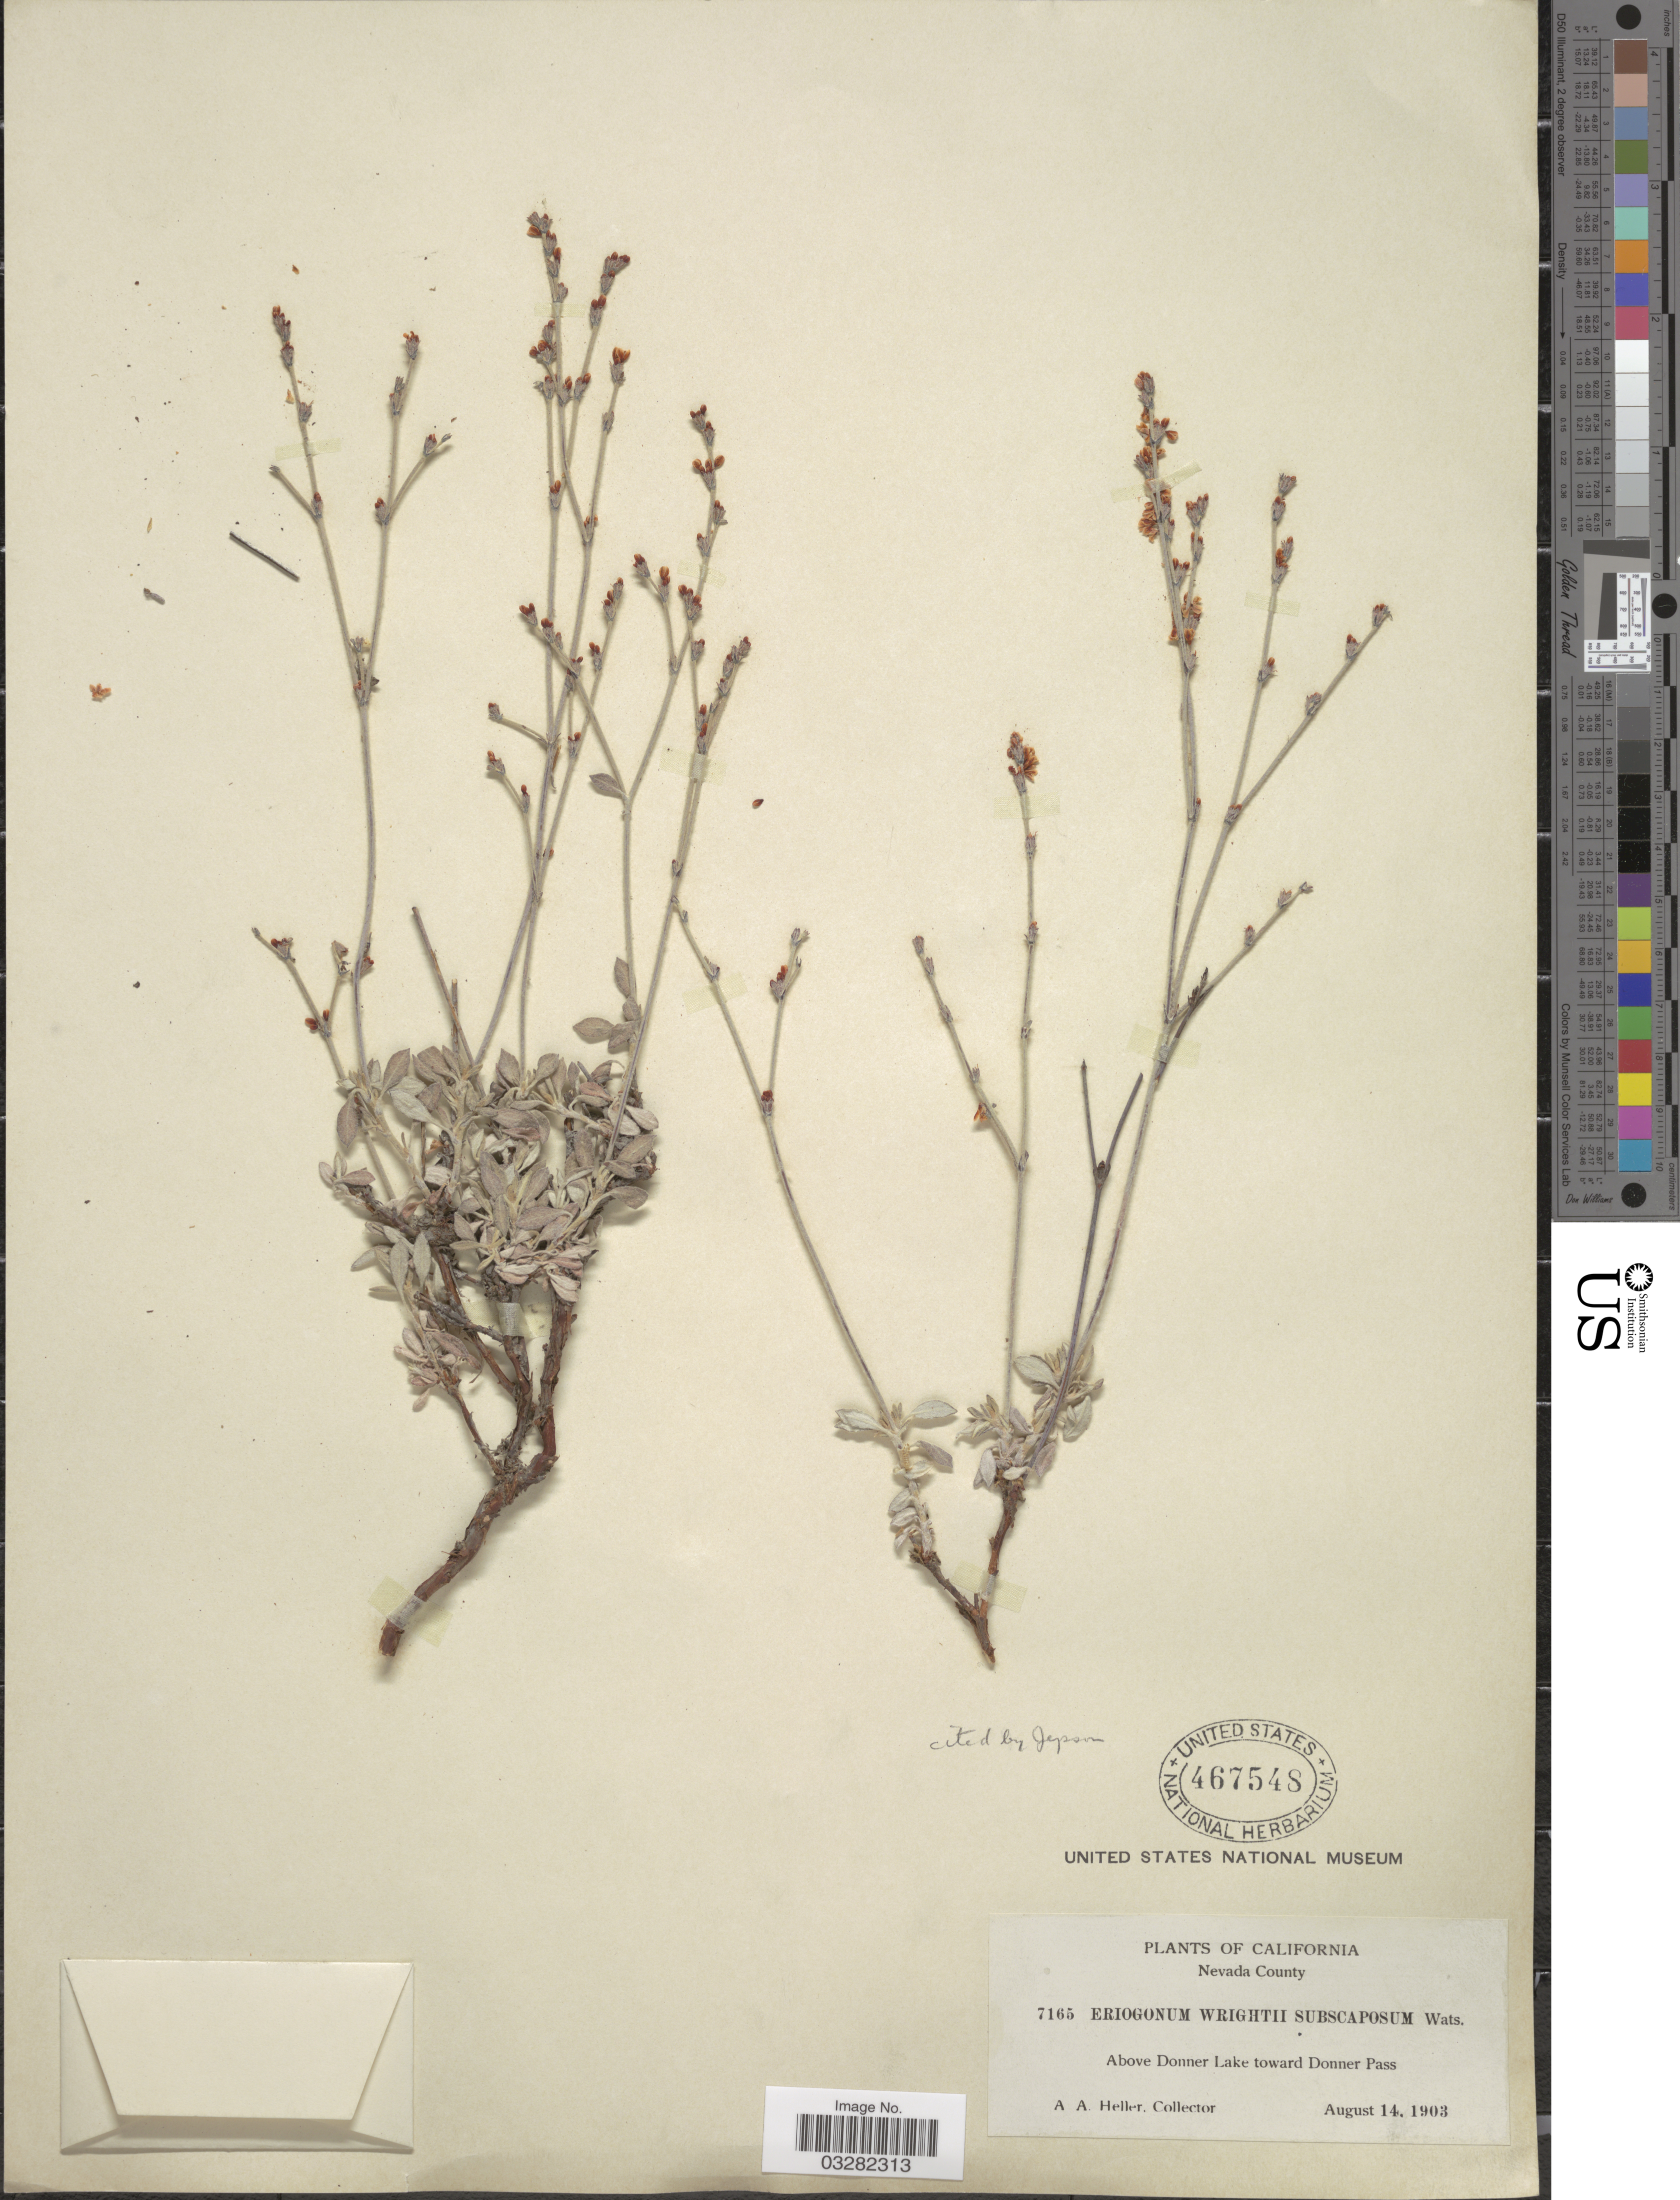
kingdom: Plantae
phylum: Tracheophyta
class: Magnoliopsida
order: Caryophyllales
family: Polygonaceae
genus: Eriogonum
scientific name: Eriogonum wrightii var. subscaposum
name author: S. Watson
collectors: A. A. Heller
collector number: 7165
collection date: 1903-08-14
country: United States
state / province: California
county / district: Nevada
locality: Nevada County. Above Donner Lake toward Donner Pass.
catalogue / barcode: US 467548